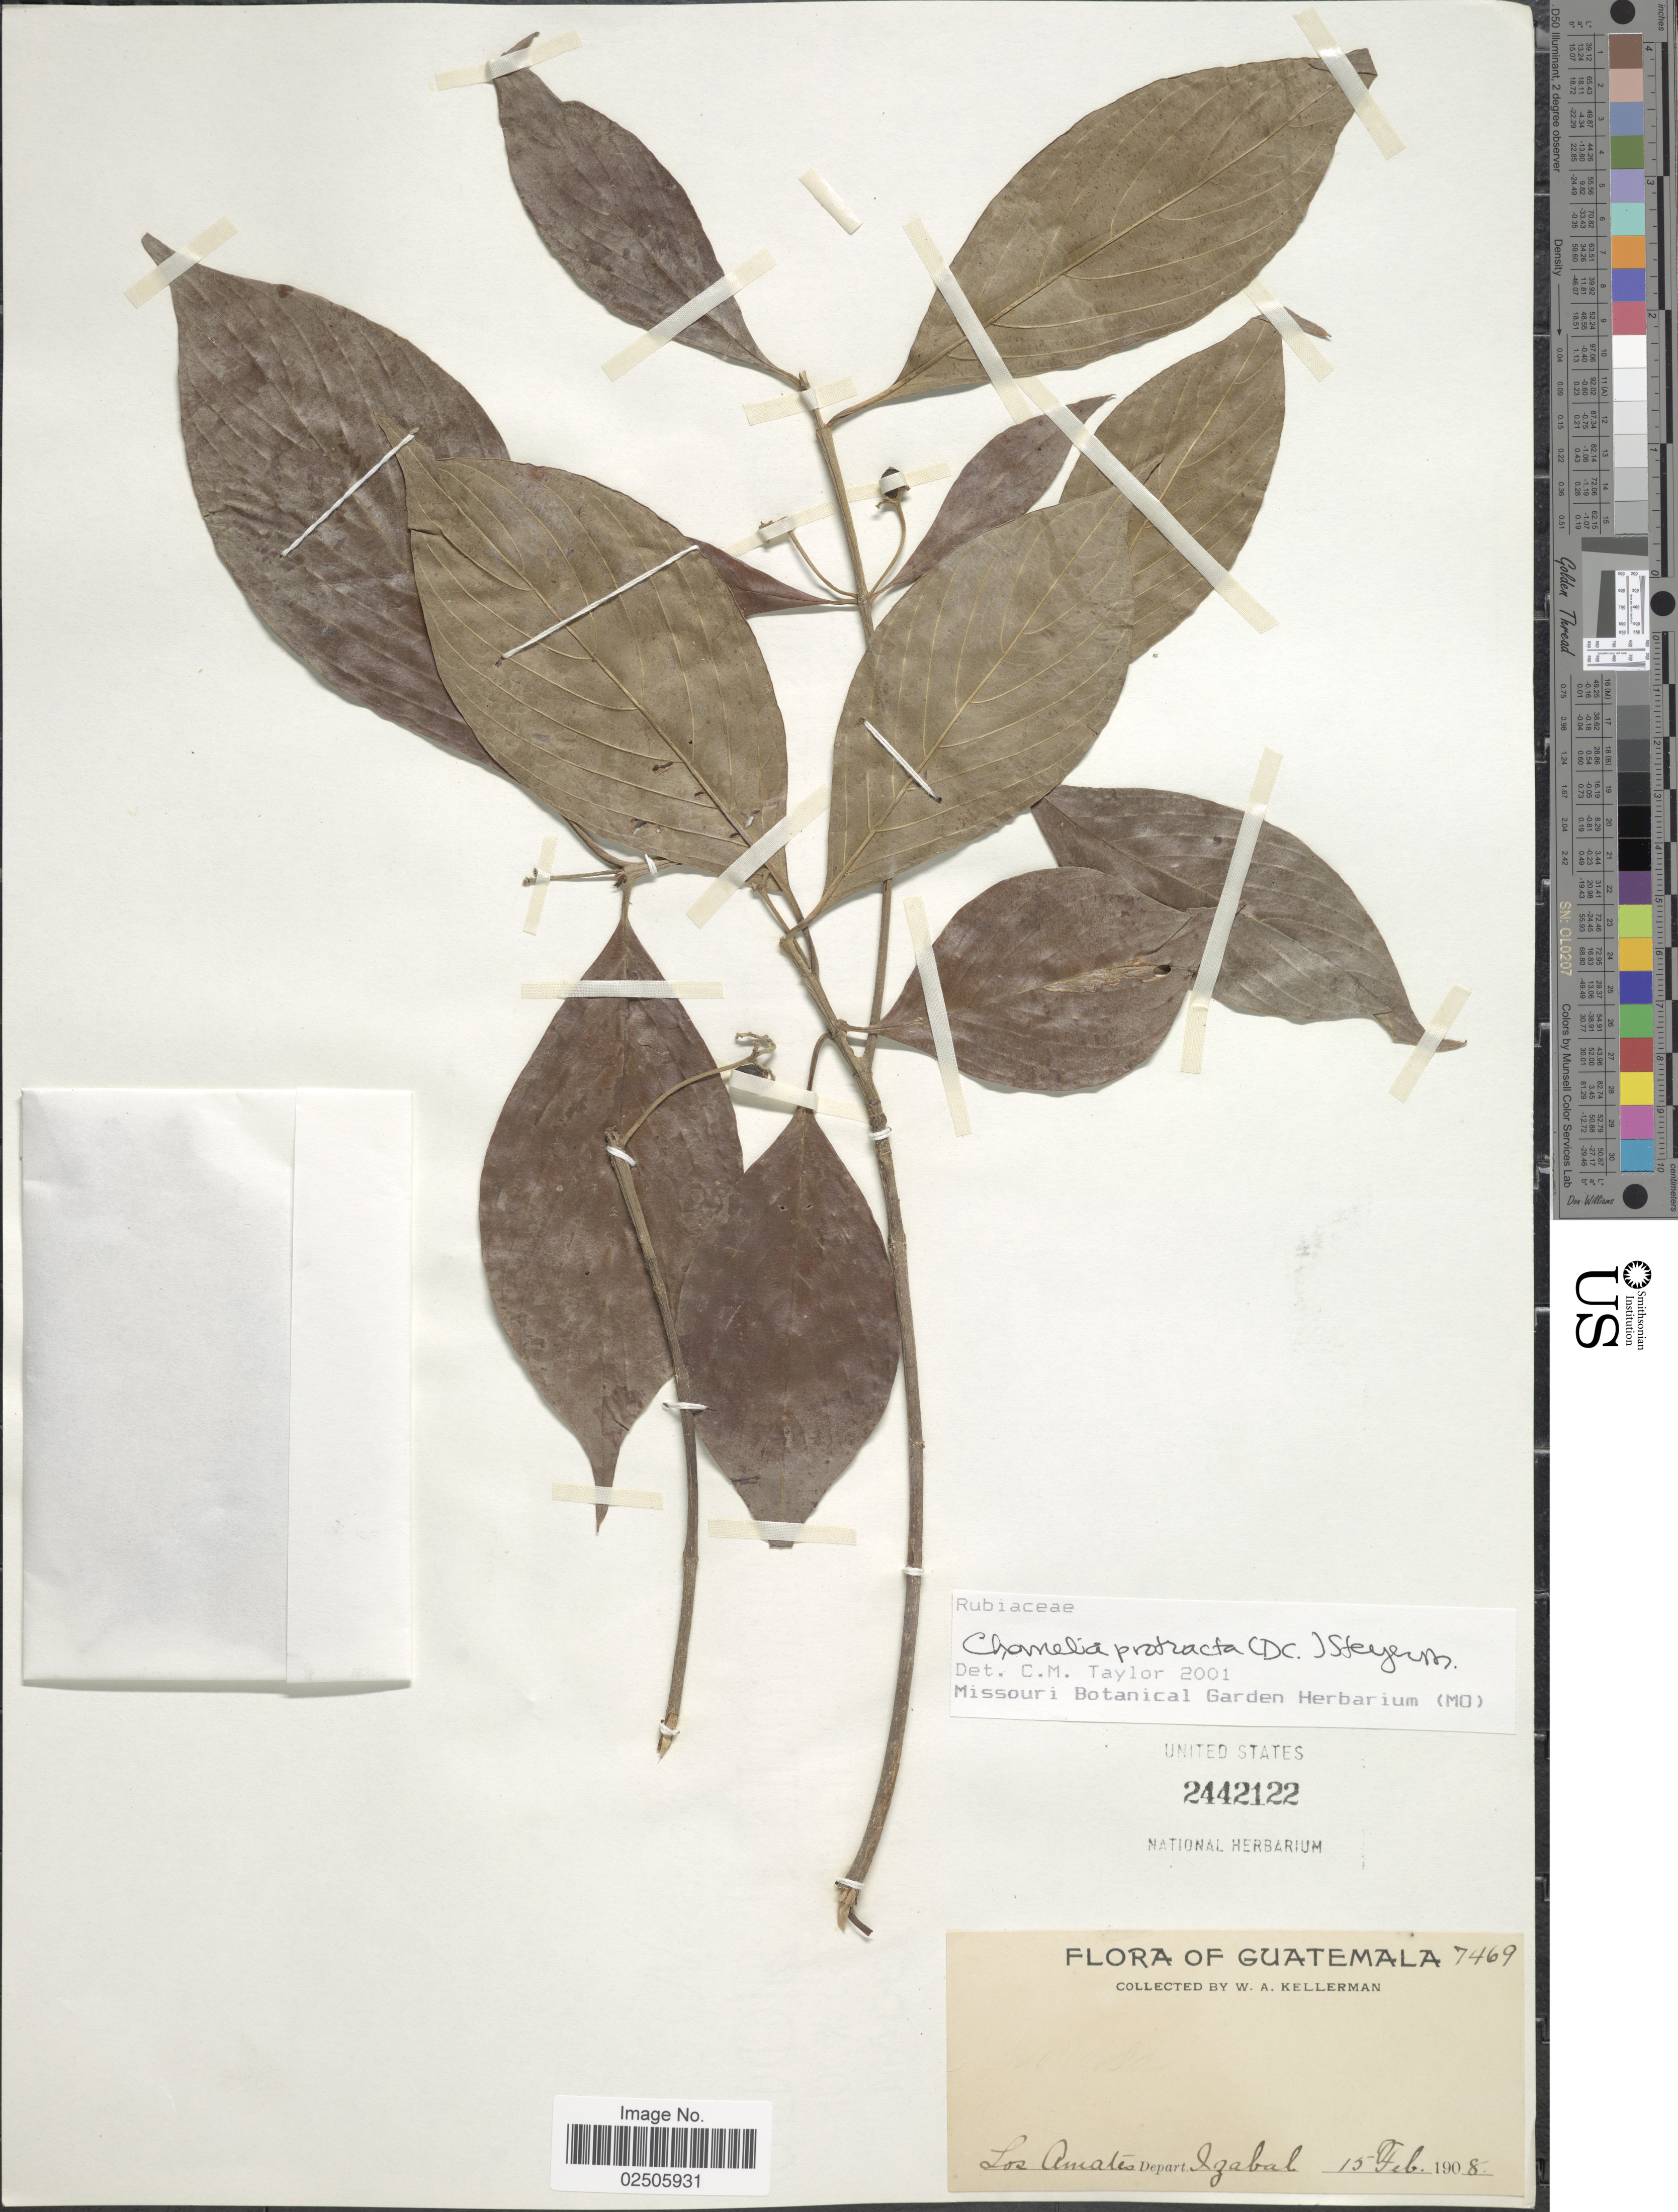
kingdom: Plantae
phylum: Tracheophyta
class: Magnoliopsida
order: Gentianales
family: Rubiaceae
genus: Chomelia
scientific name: Chomelia protracta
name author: (Bartl. ex DC.) Standl.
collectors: W. Kellerman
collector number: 7469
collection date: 1908-02-15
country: Guatemala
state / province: Izabal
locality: Los Amates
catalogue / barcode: US 2442122